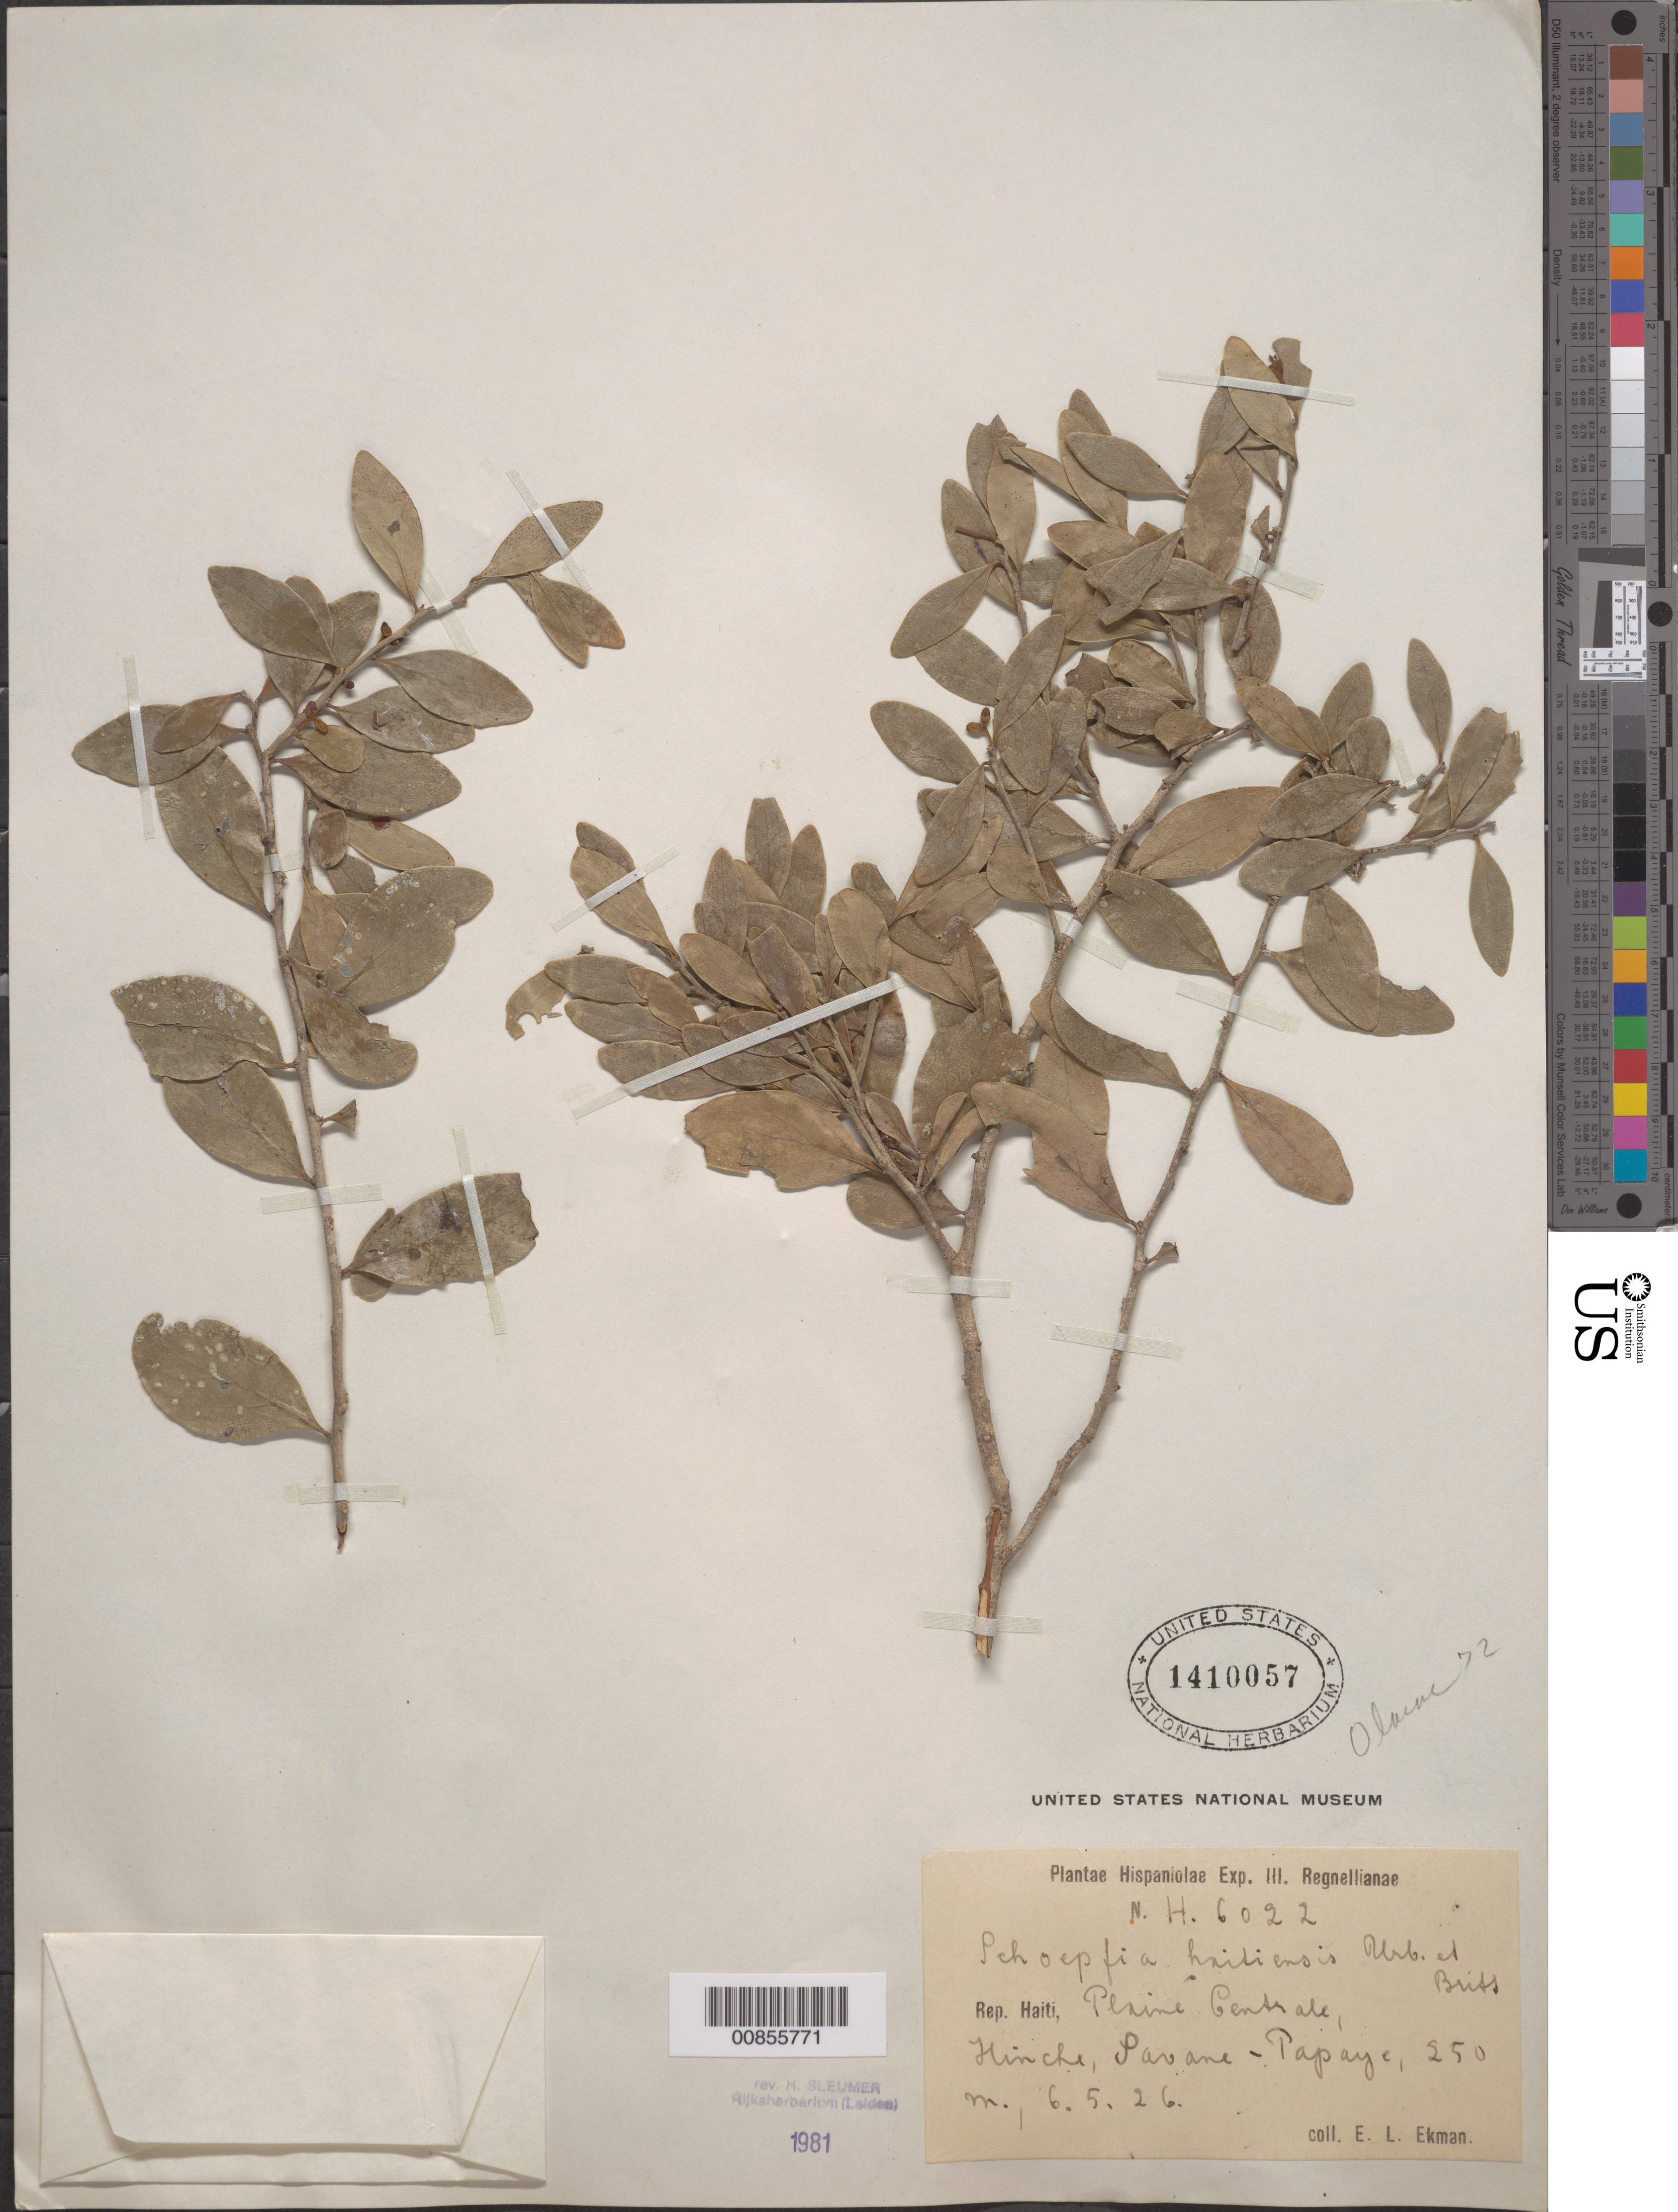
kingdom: Plantae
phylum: Tracheophyta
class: Magnoliopsida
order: Santalales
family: Schoepfiaceae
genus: Schoepfia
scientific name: Schoepfia haitiensis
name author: Urb. & Britton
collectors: E. L. Ekman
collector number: H 6022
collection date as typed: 06 May 1926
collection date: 1926-05-06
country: Haiti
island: Hispaniola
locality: Plaine Centrale, Hinche, Savane-Papaye.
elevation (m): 250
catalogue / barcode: US 1410057